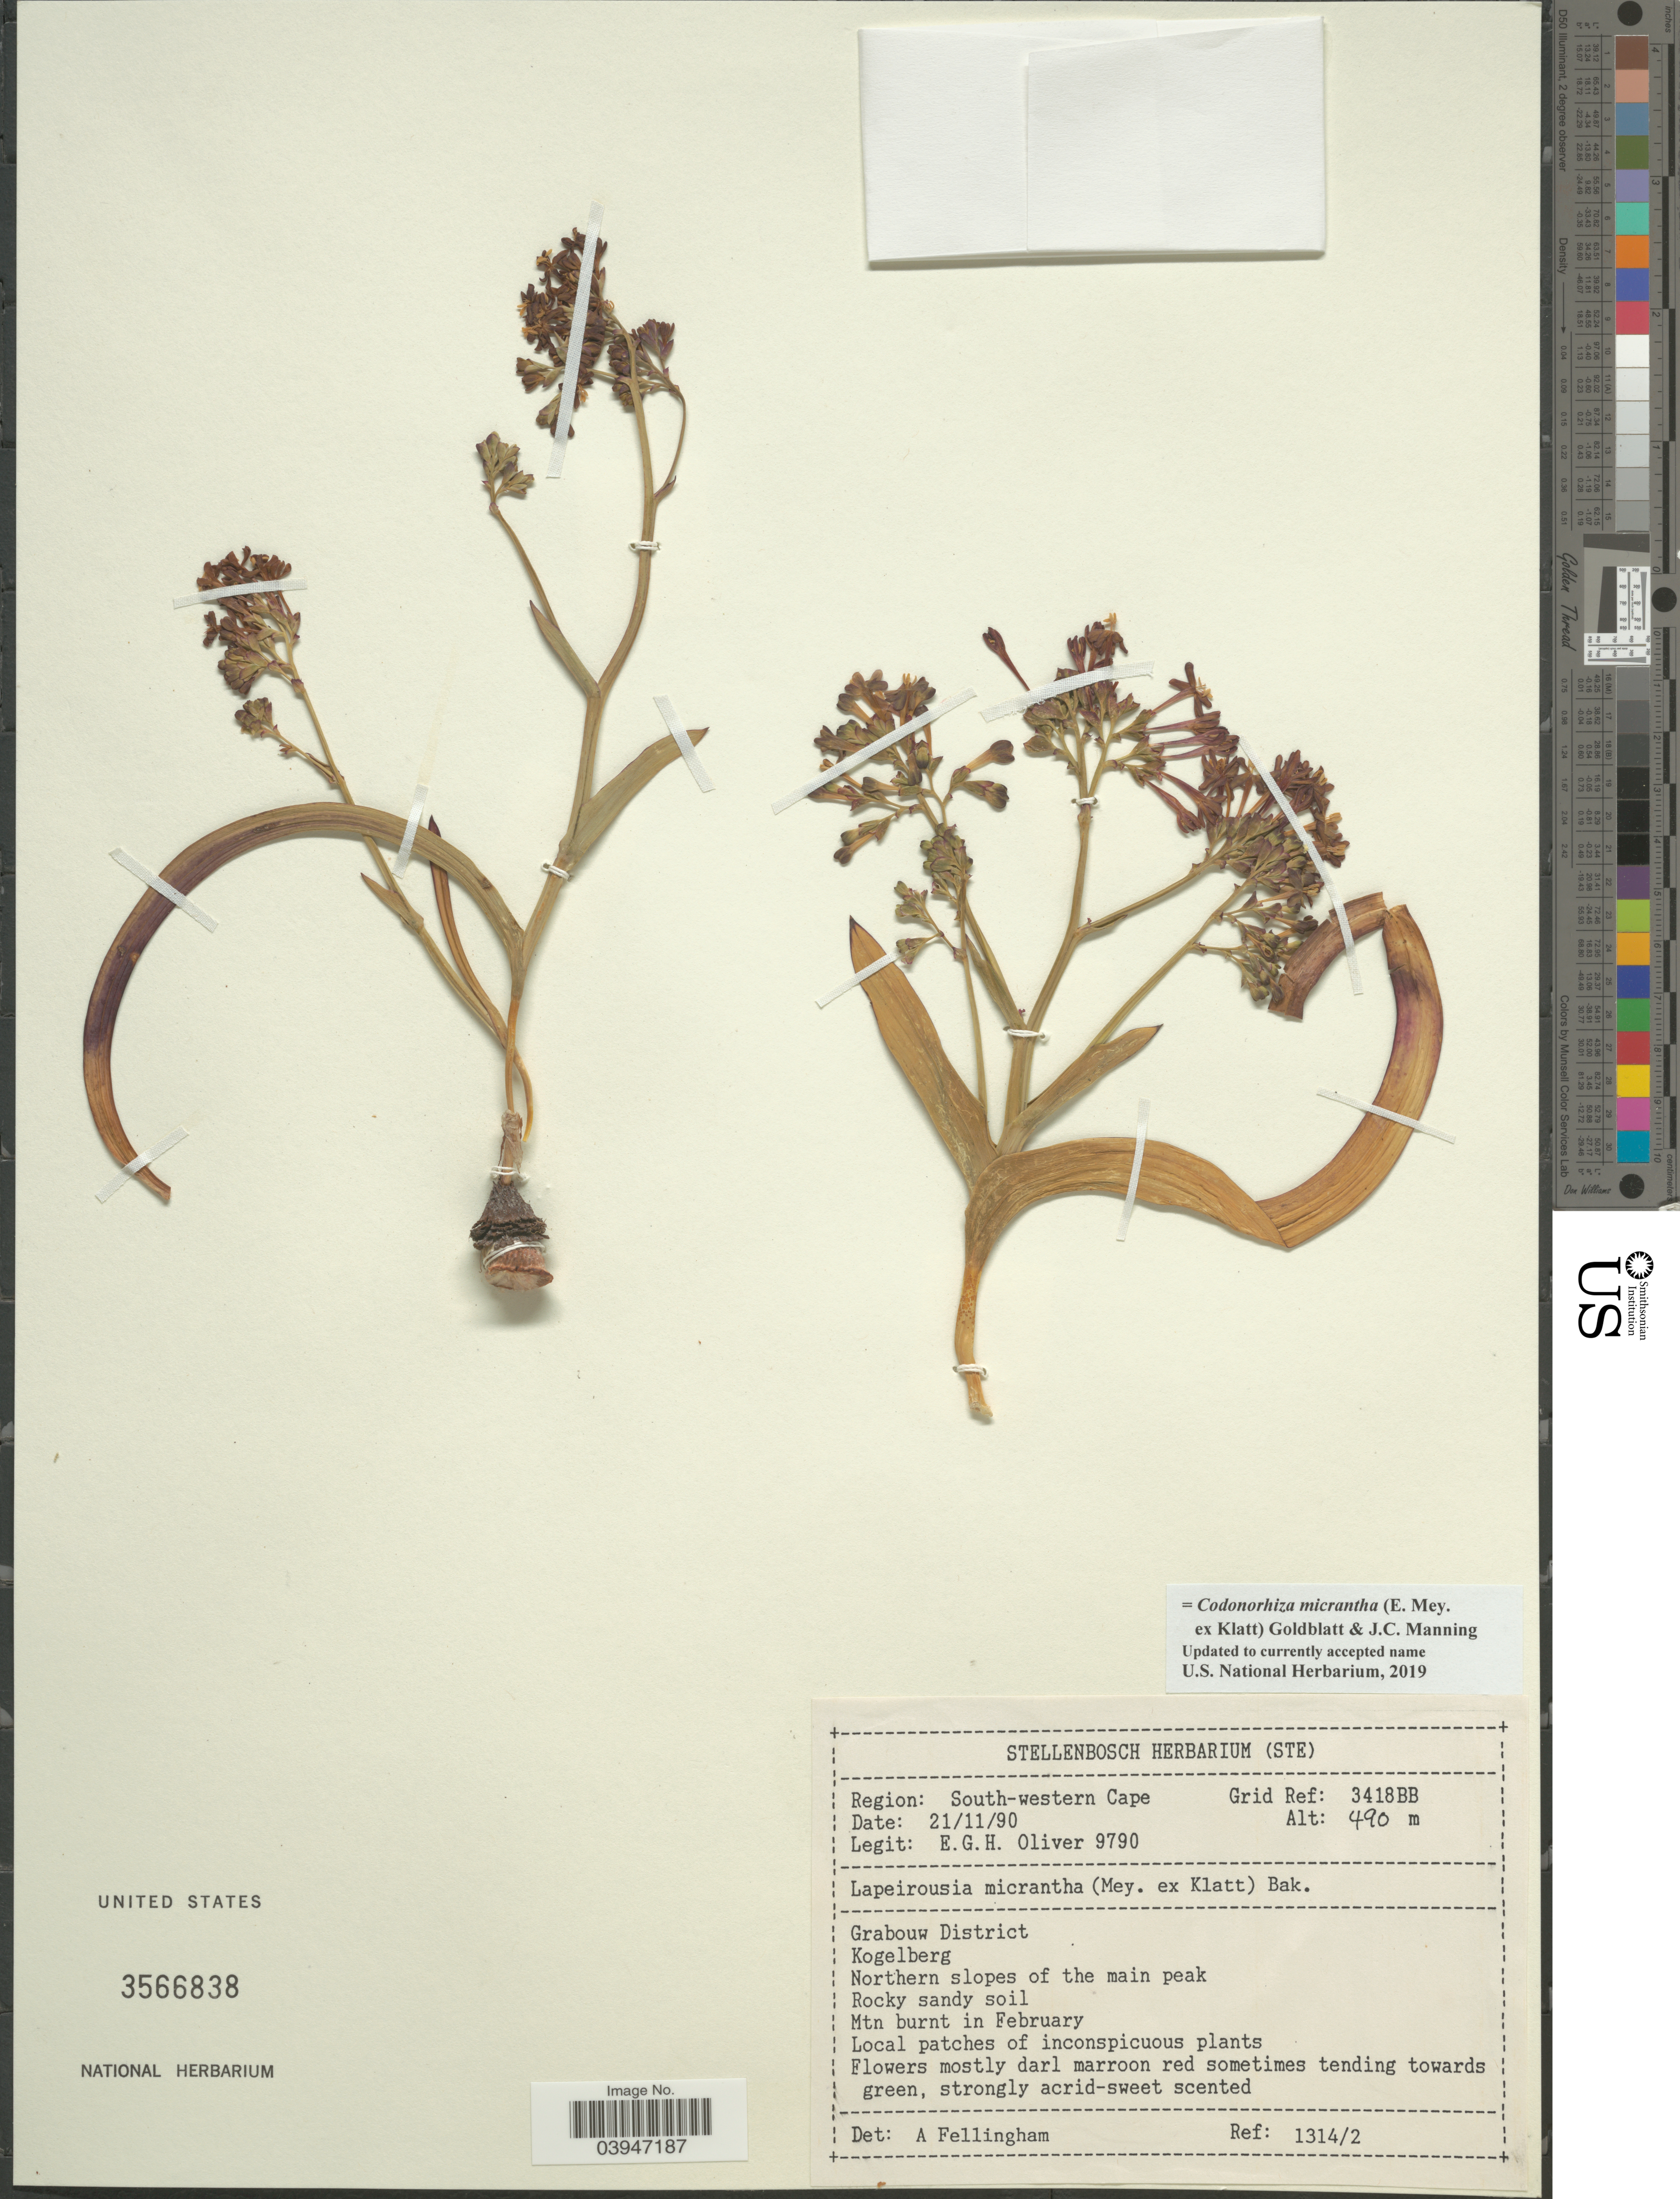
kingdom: Plantae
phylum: Tracheophyta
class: Liliopsida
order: Asparagales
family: Iridaceae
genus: Codonorhiza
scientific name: Codonorhiza micrantha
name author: (E. Mey. ex Klatt) Goldblatt & J.C. Manning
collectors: E. G. H. Oliver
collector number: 9790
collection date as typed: Transcribed d/m/y: 21/11/90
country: South Africa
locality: Region: South-western Cape. Grid Ref: 3418BB. Grabouw District. Kogelberg. Northern slopes of the main peak.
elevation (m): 490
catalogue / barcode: US 3566838